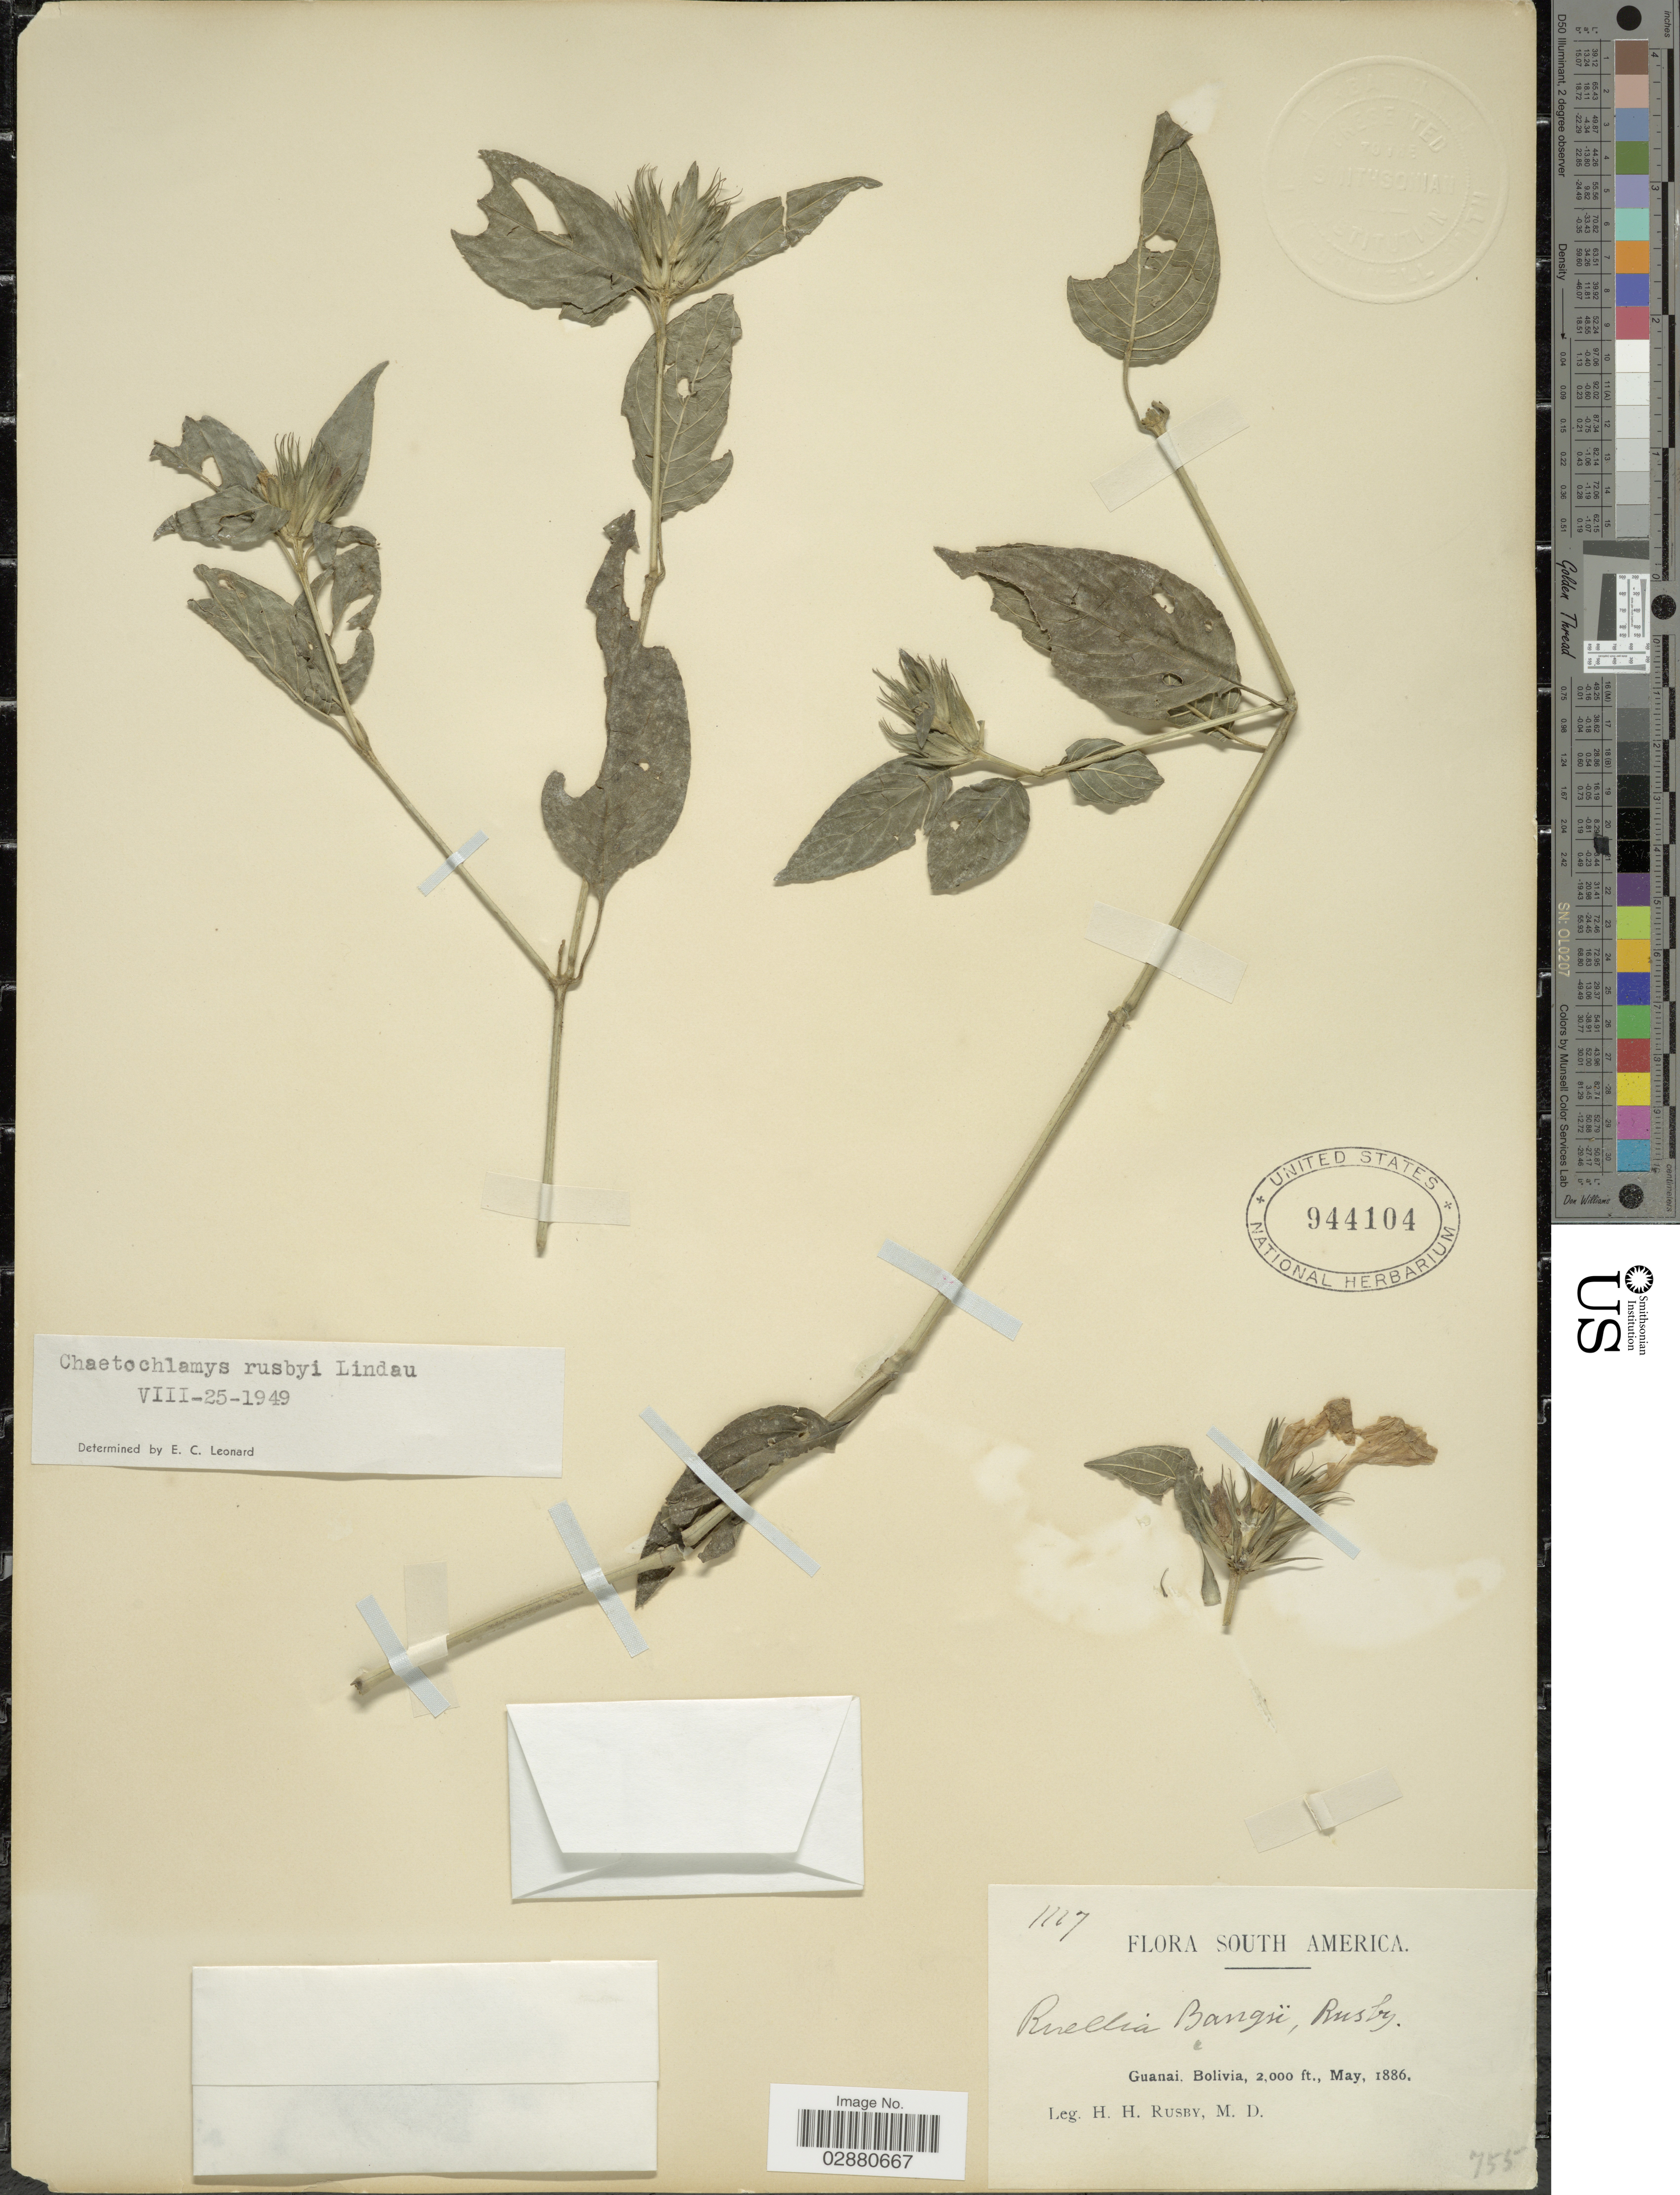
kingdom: Plantae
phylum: Tracheophyta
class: Magnoliopsida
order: Lamiales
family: Acanthaceae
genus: Justicia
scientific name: Justicia rusbyi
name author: (Lindau) V.A.W. Graham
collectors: H. H. Rusby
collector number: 1117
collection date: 1886-05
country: Bolivia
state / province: La Páz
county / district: Larecaja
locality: Guanay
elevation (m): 610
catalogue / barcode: US 944104